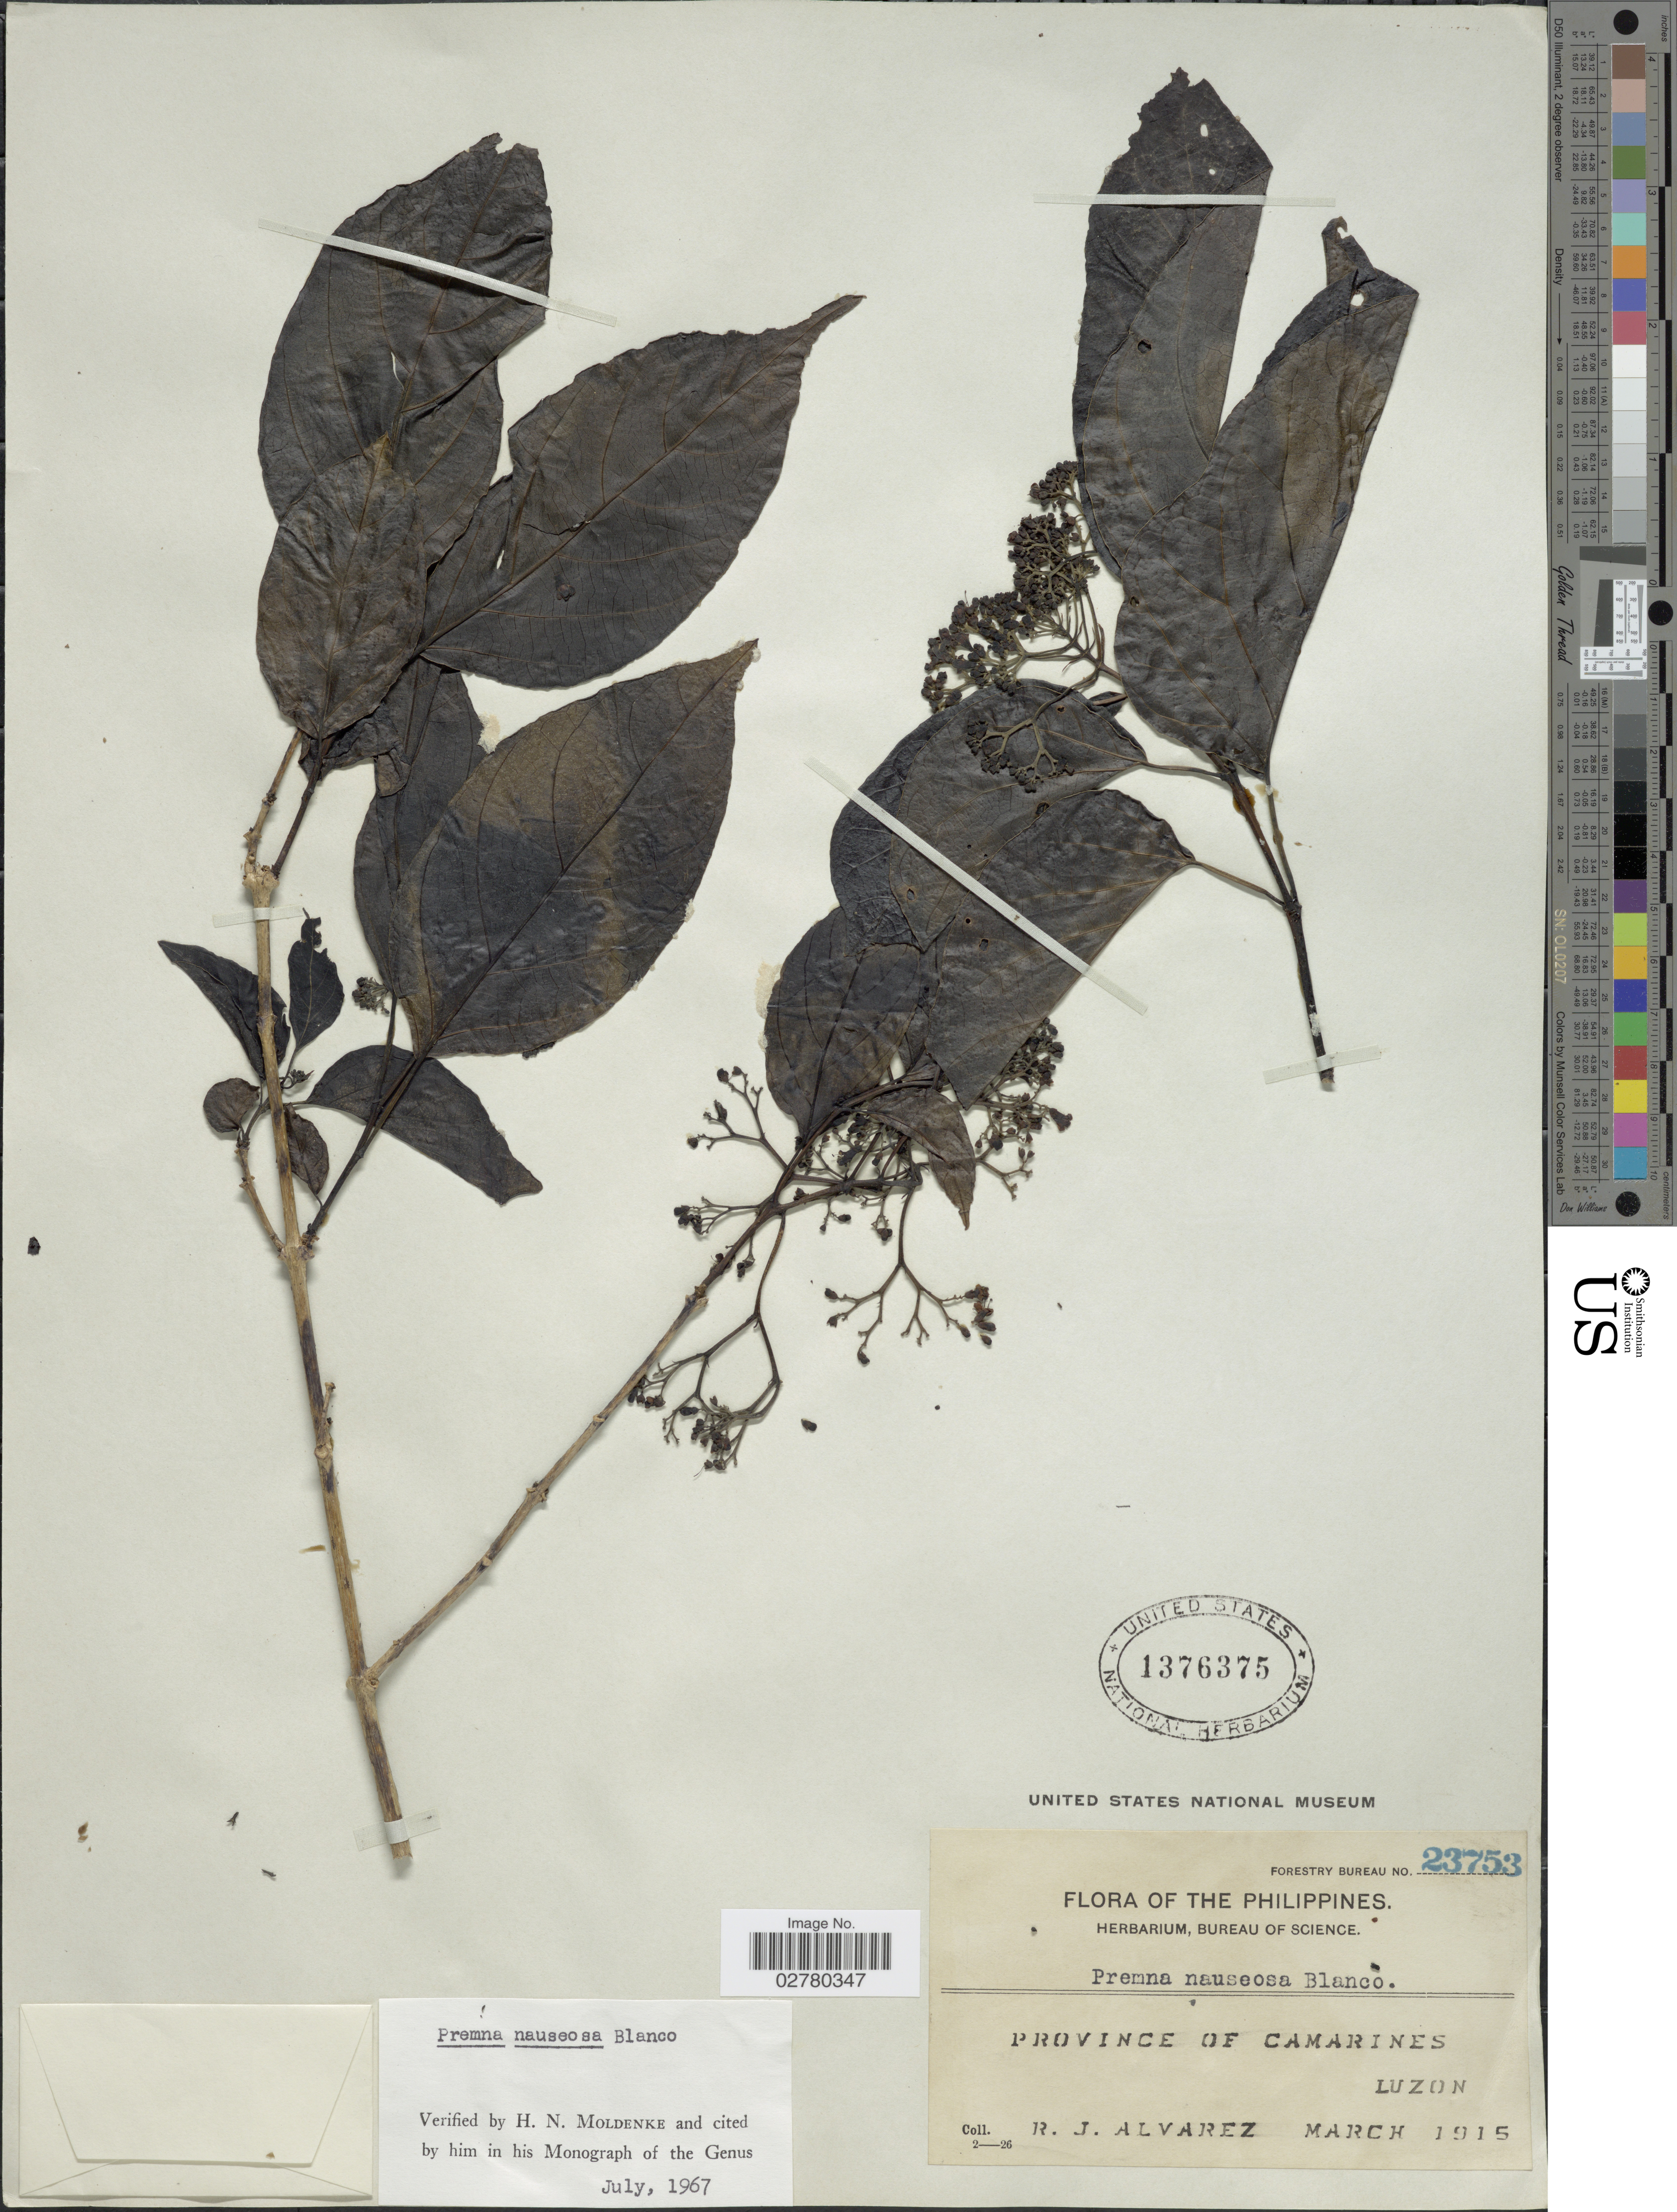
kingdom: Plantae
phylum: Tracheophyta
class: Magnoliopsida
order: Lamiales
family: Lamiaceae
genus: Premna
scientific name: Premna nauseosa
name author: Blanco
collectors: R. Alvarez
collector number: Forestry Bureau 23753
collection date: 1915-03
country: Philippines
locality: Province of Camarines, Luzon.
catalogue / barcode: US 1376375